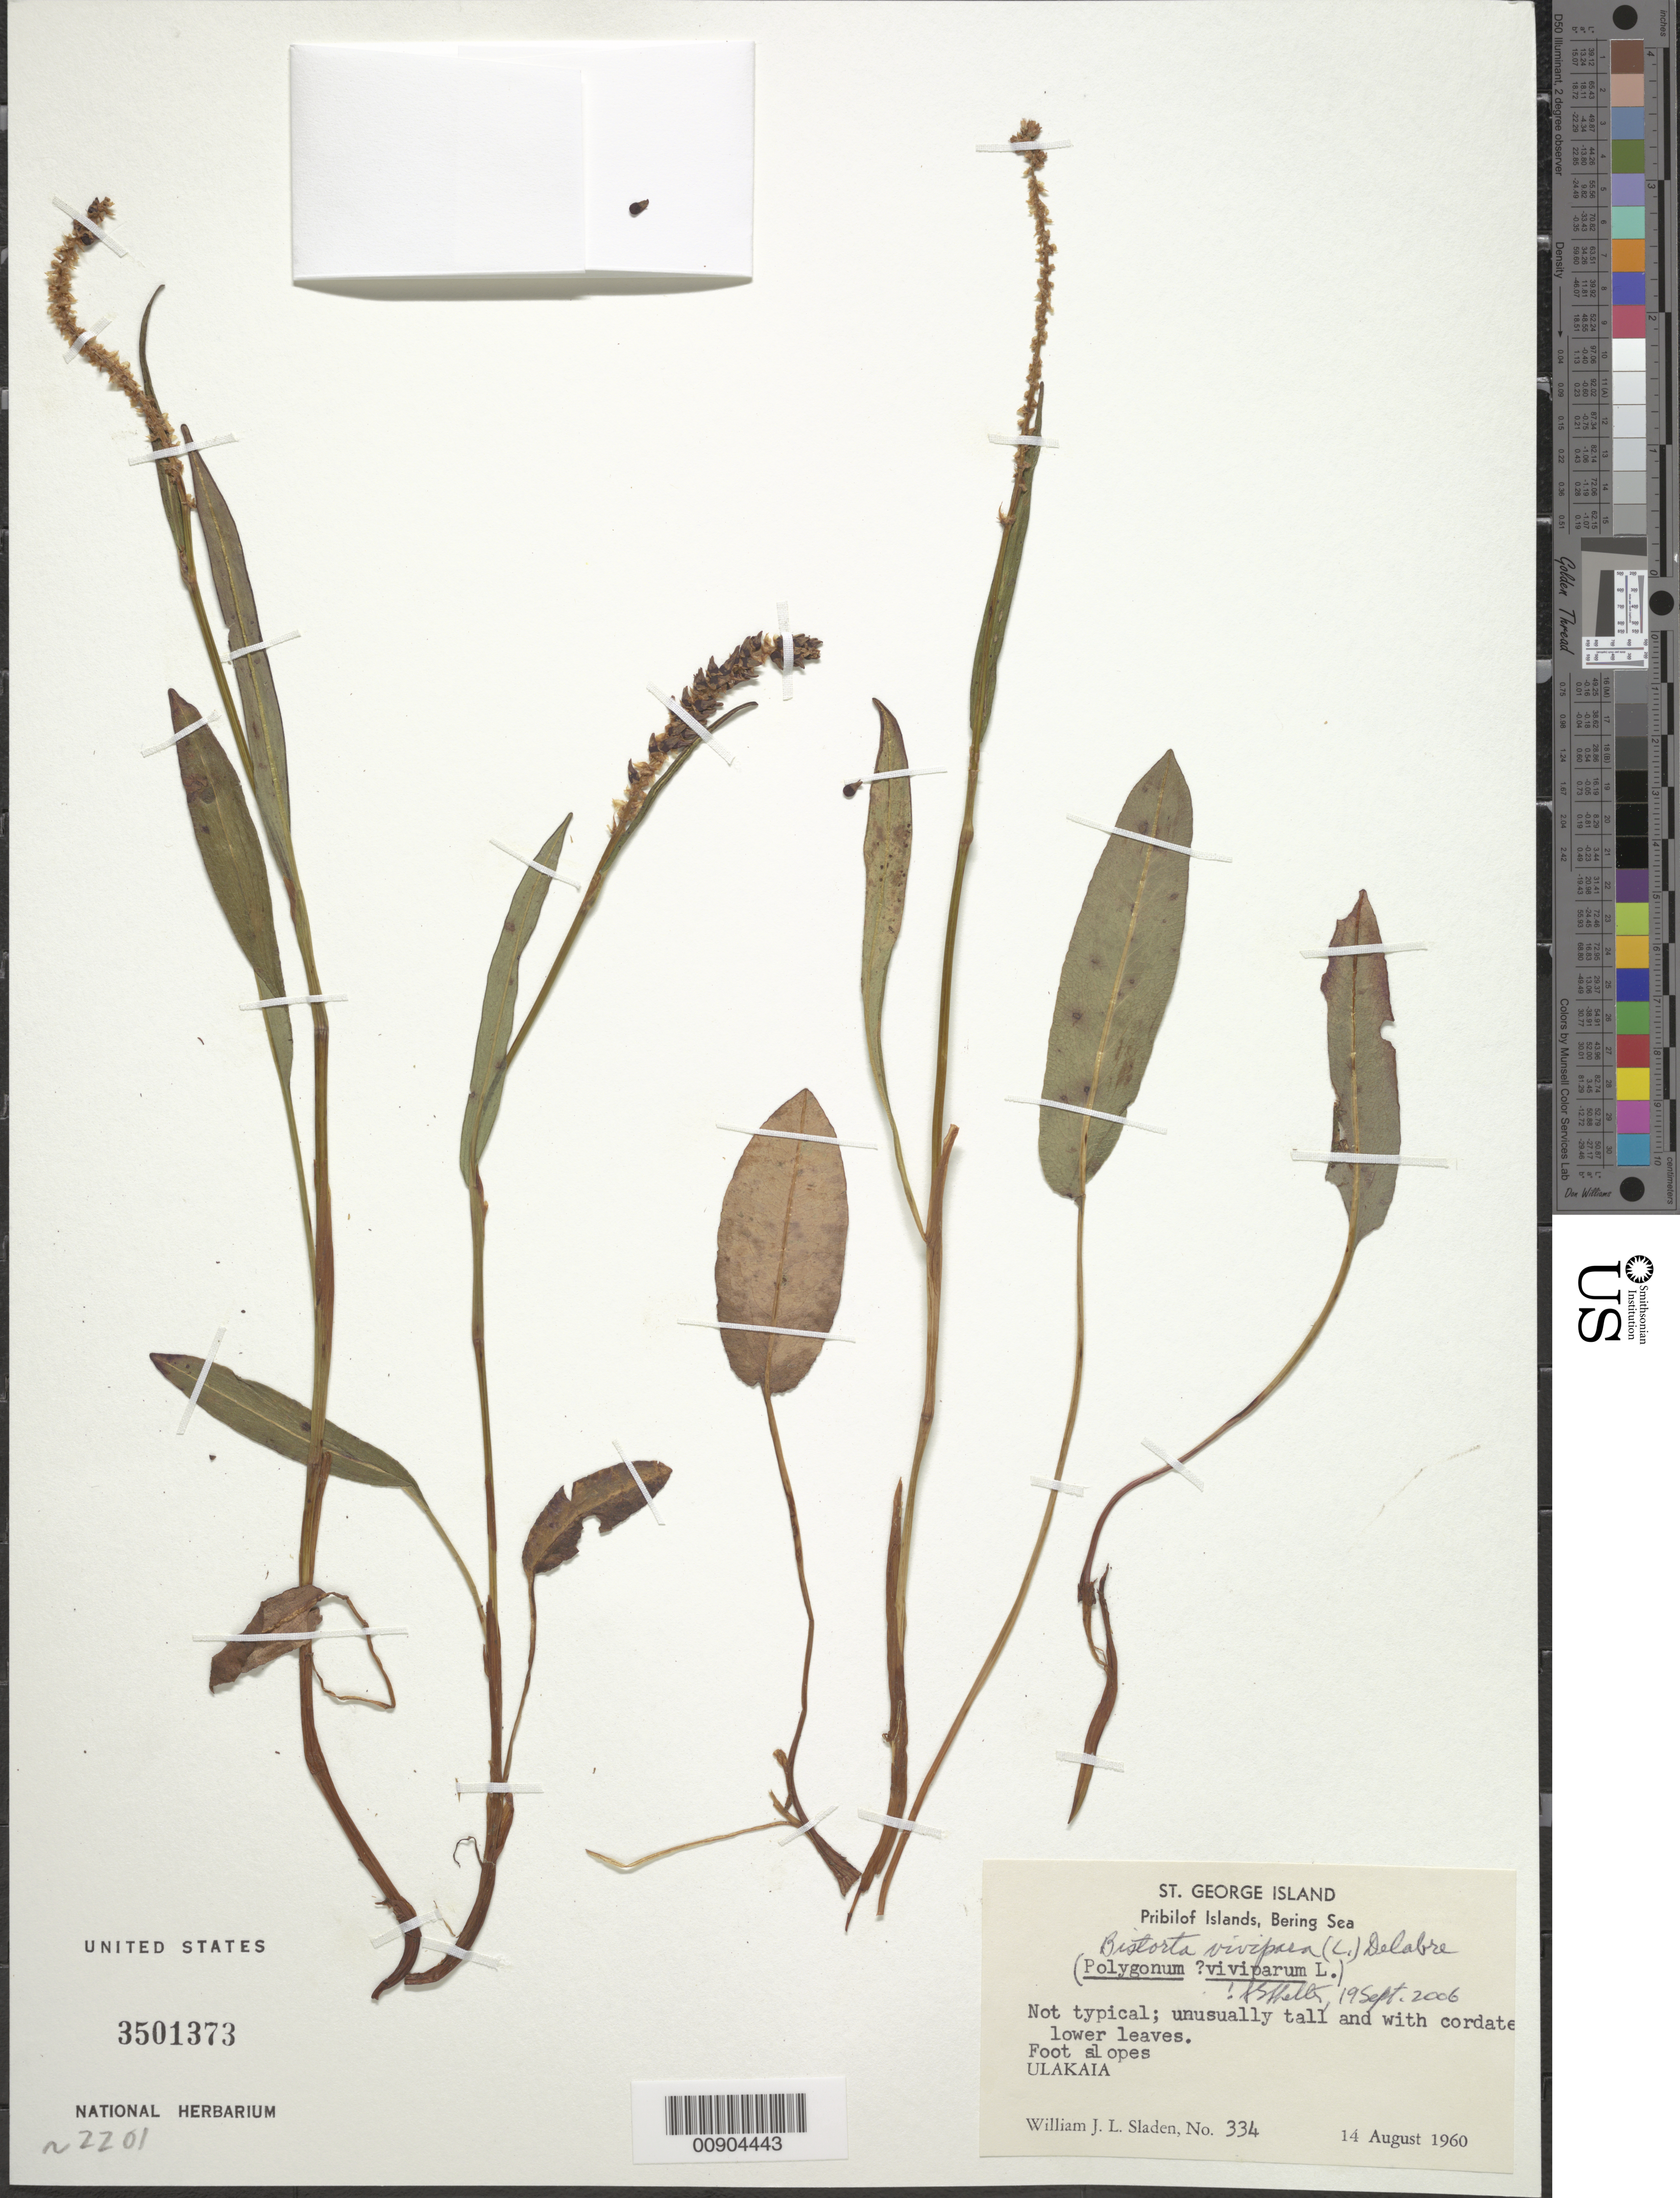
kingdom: Plantae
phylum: Tracheophyta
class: Magnoliopsida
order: Caryophyllales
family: Polygonaceae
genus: Bistorta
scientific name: Bistorta vivipara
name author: (L.) Delarbre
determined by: Shetler, Stanwyn G., (US), NMNH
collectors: W. Sladen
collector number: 334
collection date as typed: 14 Aug 1960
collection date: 1960-08-14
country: United States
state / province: Alaska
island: St. George Island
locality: St. George Island. Ulakaia., Bering Sea, Pribilof Islands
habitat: Foot slopes.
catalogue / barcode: US 3501373